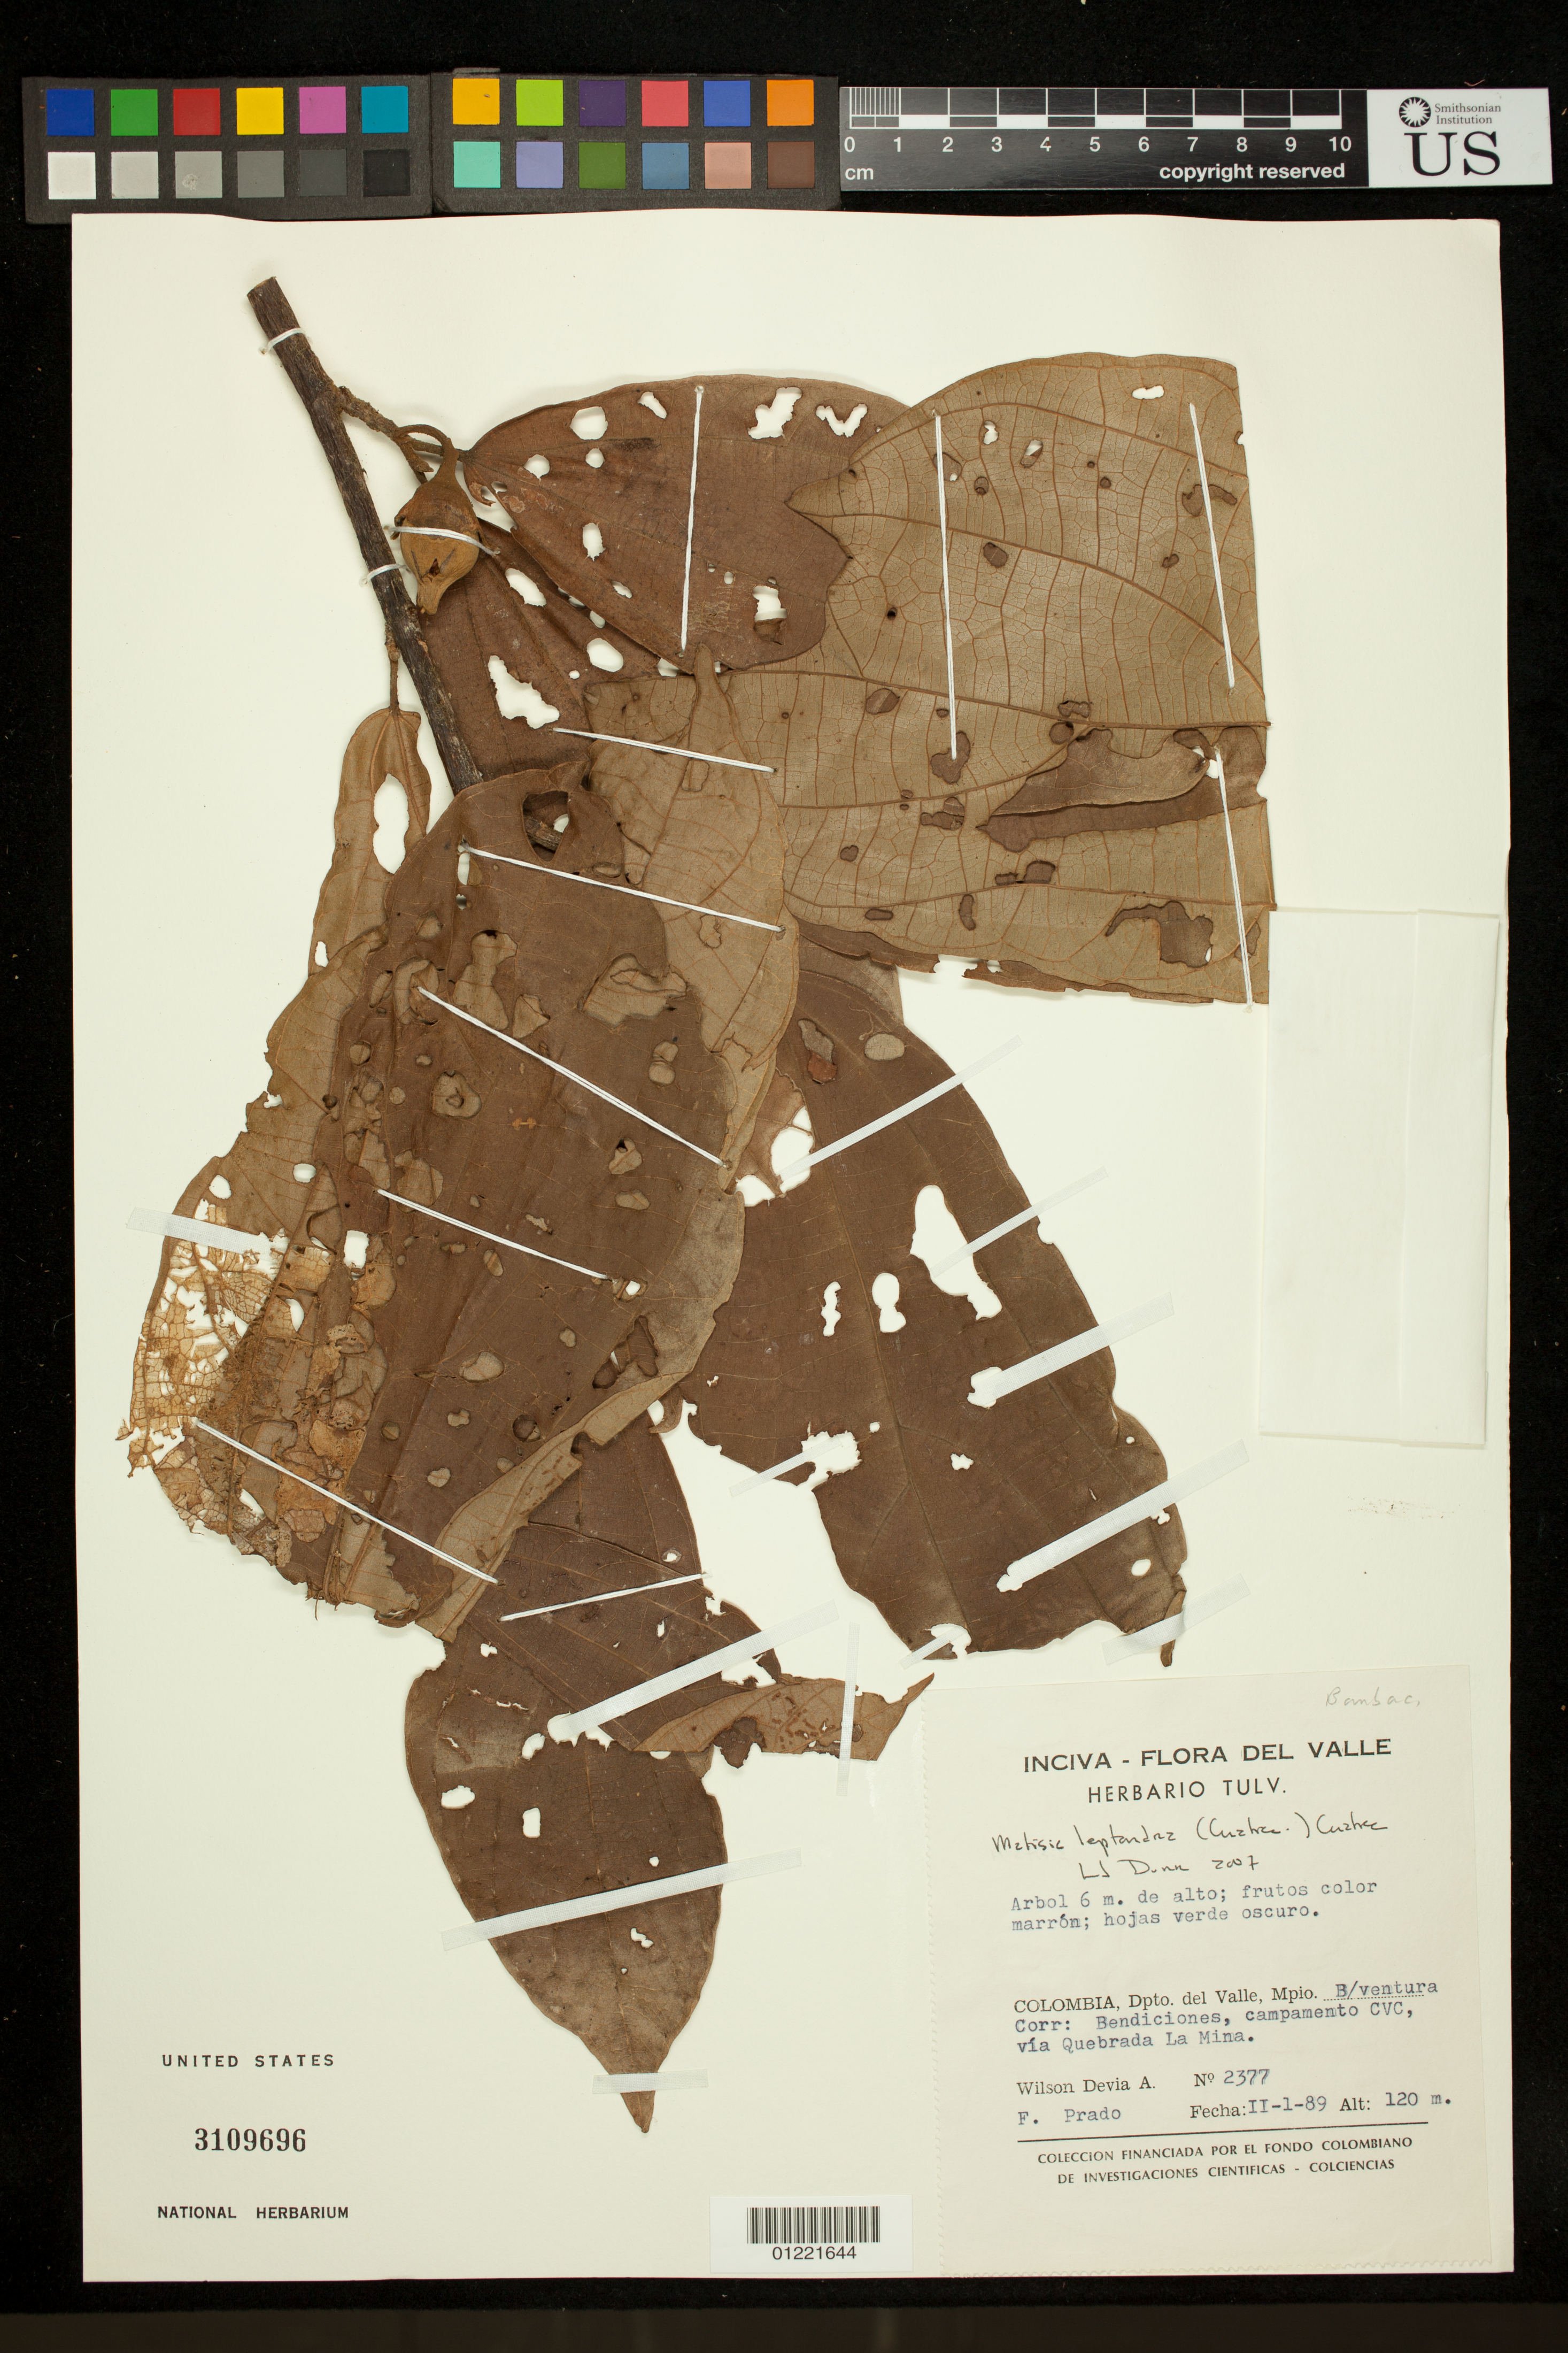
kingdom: Plantae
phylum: Tracheophyta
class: Magnoliopsida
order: Malvales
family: Malvaceae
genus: Matisia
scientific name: Matisia leptandra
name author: (Cuatrec.) Cuatrec.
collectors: W. Devia A. & F. Prado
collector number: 2377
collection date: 1989-02-01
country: Colombia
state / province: Valle del Cauca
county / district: Buenaventura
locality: Mpio. B/ventura. Bendiciones, campamento CVC, via Quebrada La Mina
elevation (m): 120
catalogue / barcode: US 3109696